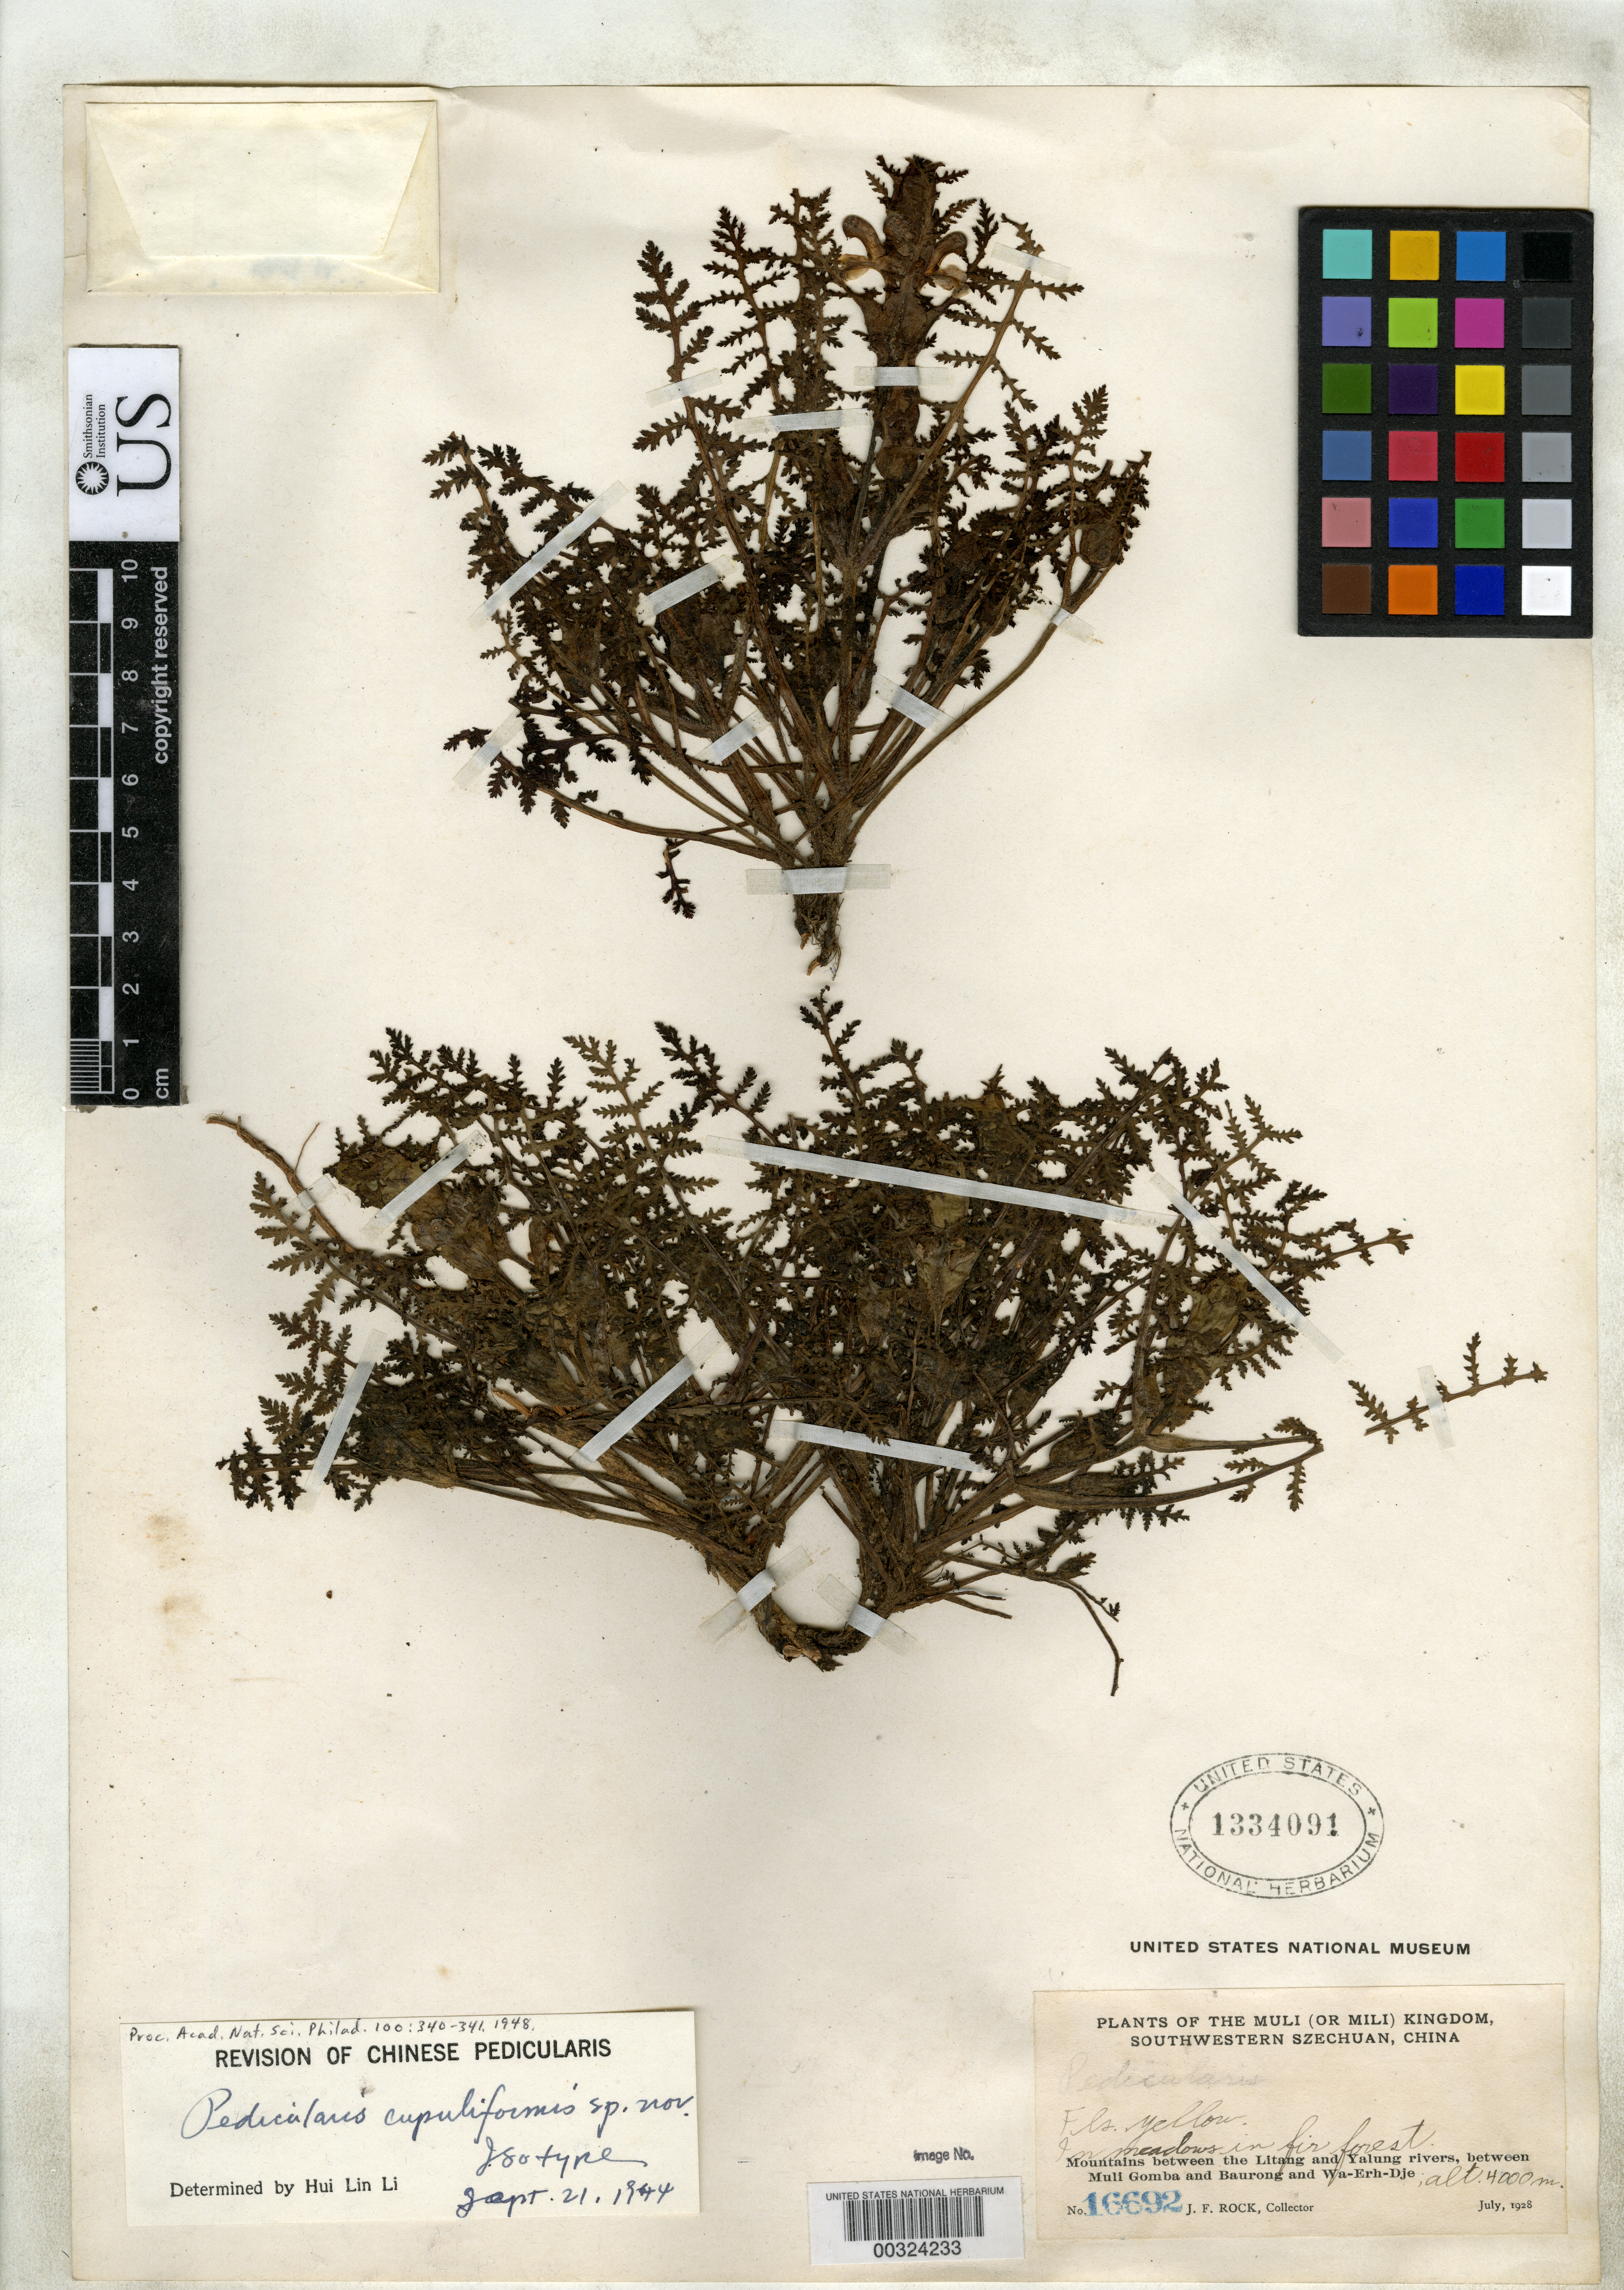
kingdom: Plantae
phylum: Tracheophyta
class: Magnoliopsida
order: Lamiales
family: Orobanchaceae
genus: Pedicularis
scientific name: Pedicularis cupuliformis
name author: H.L. Li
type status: Isotype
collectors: J. F. Rock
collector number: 16692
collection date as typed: Jul 1928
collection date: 1928-07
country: China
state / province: Sichuan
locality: Mountains between Litang & Yalung Rivers, between Muli Gomba & Baurong & Wa-erh-dje.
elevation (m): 4000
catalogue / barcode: US 1334091